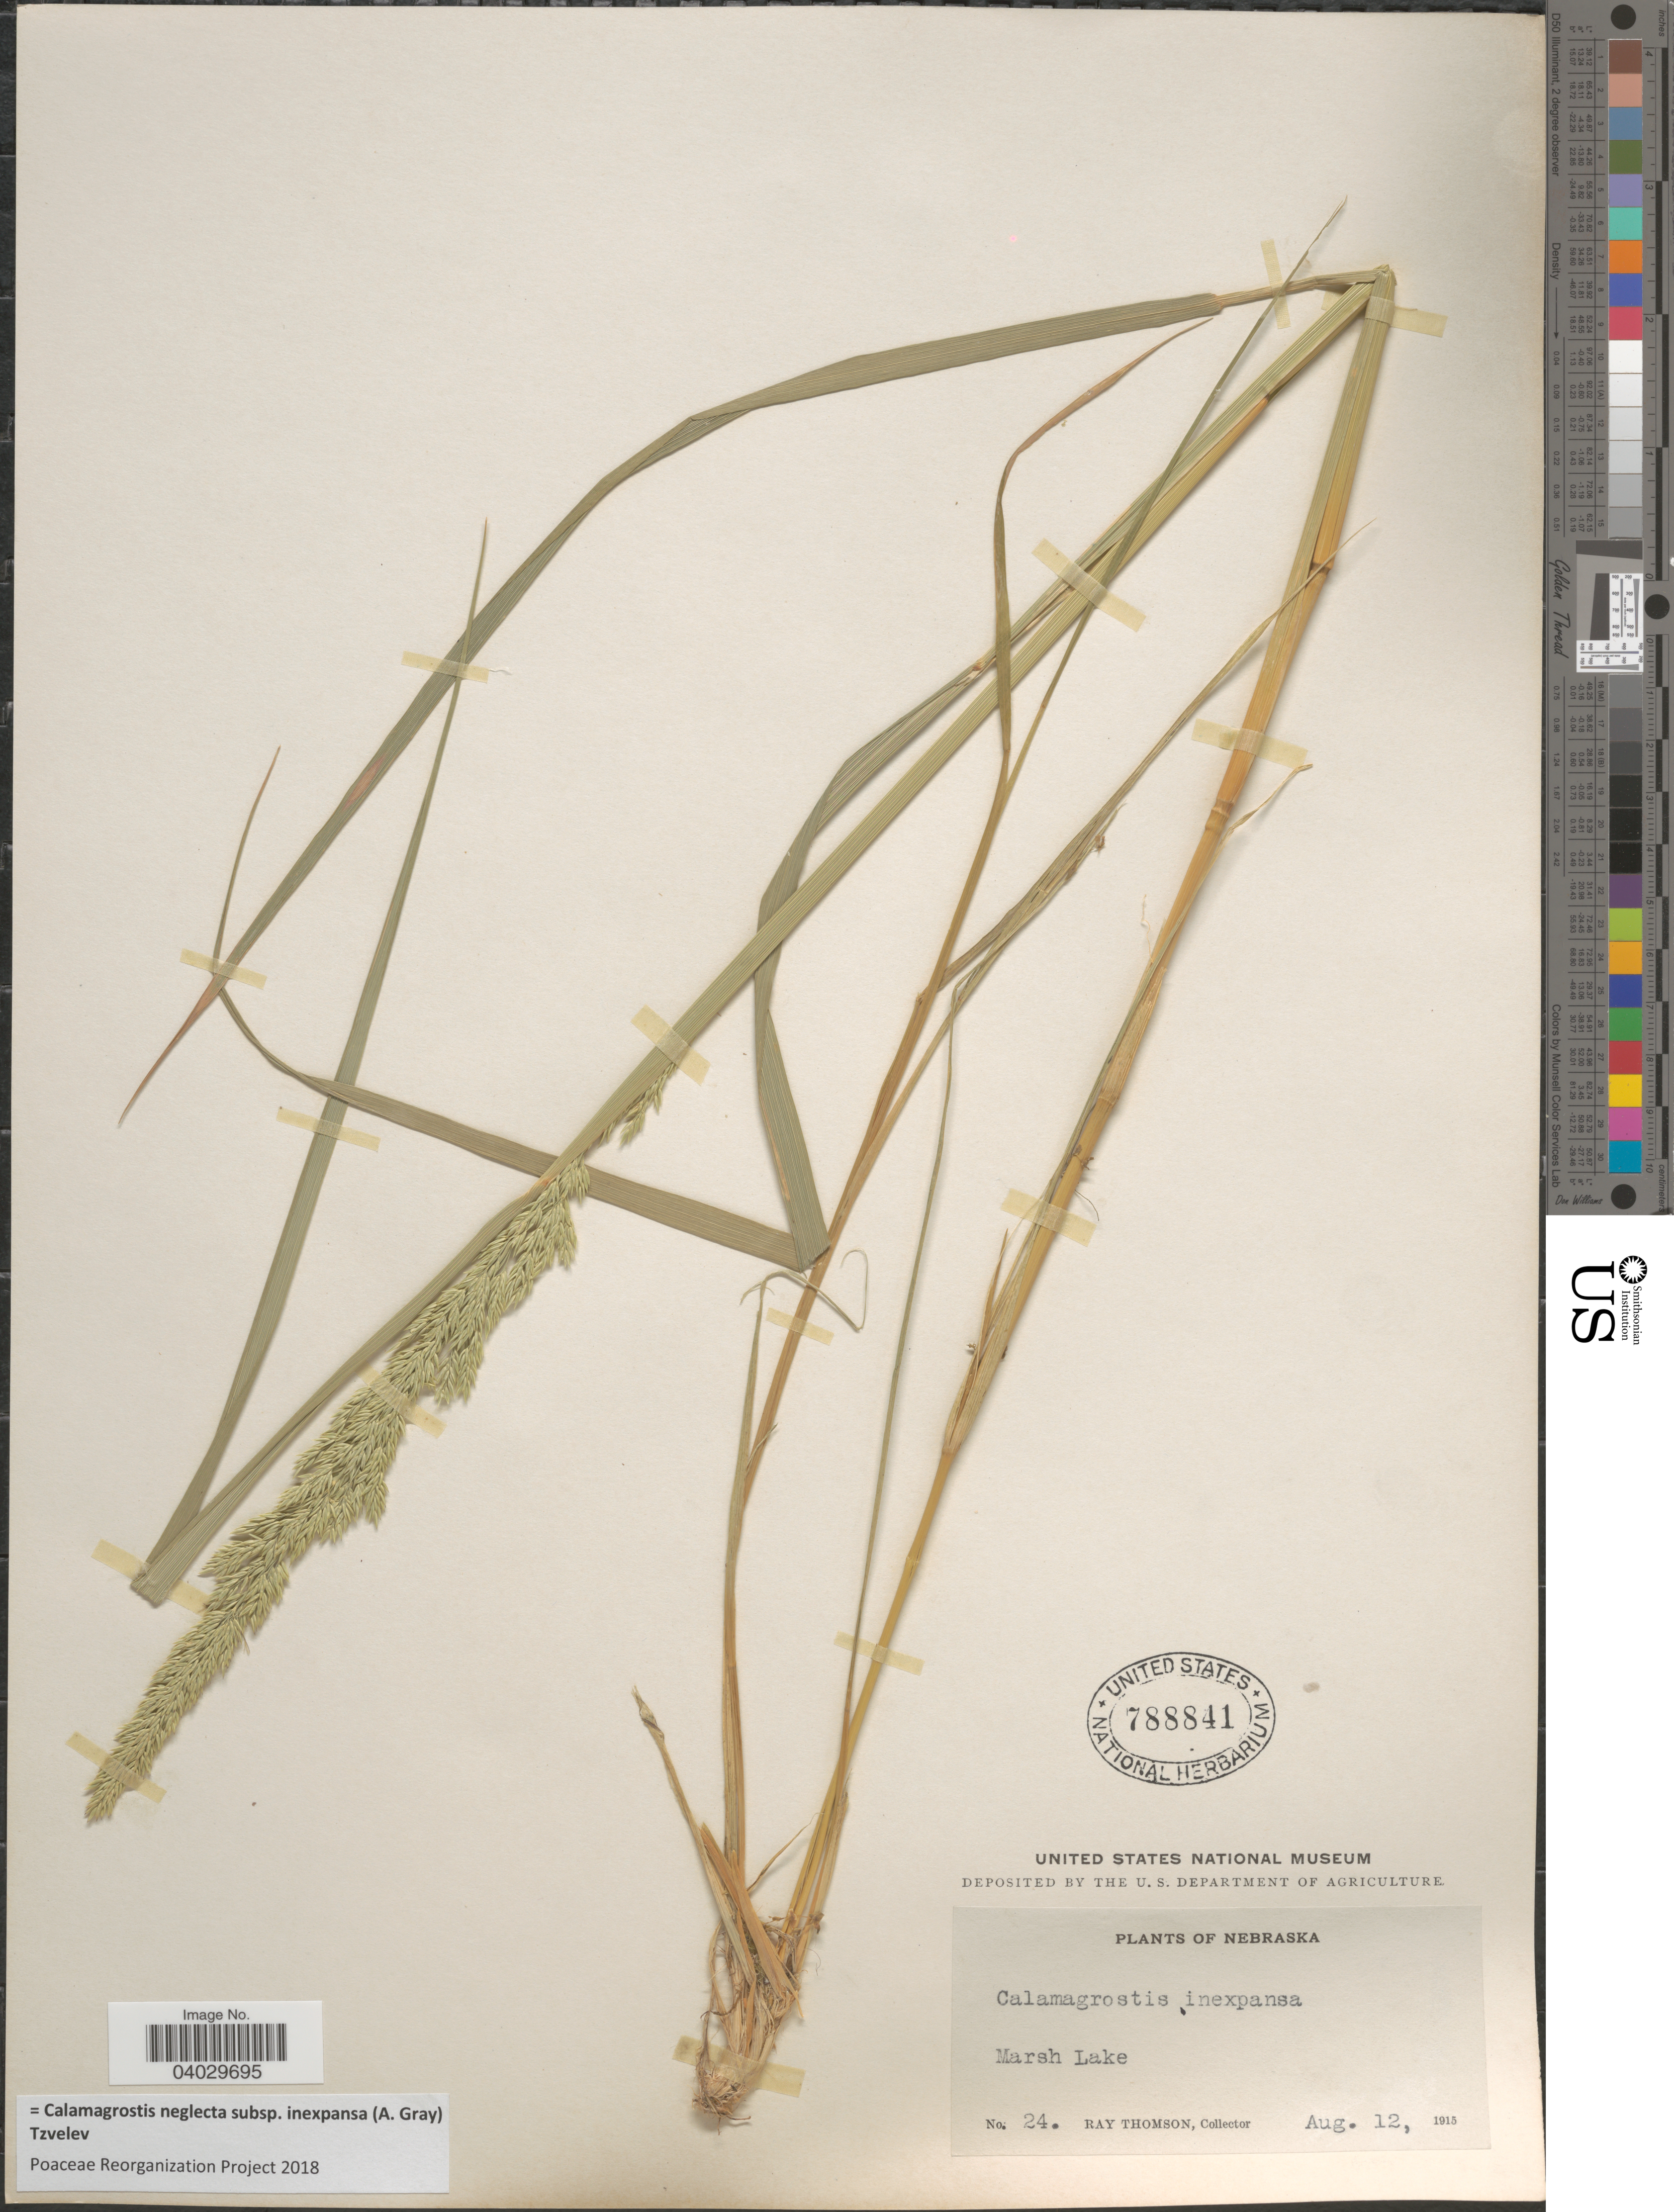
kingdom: Plantae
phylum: Tracheophyta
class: Liliopsida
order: Poales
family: Poaceae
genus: Calamagrostis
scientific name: Calamagrostis neglecta subsp. inexpansa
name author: (A. Gray) Tzvelev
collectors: R. Thompson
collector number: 24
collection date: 1915-08-12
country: United States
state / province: Nebraska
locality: Marsh Lake.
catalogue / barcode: US 788841